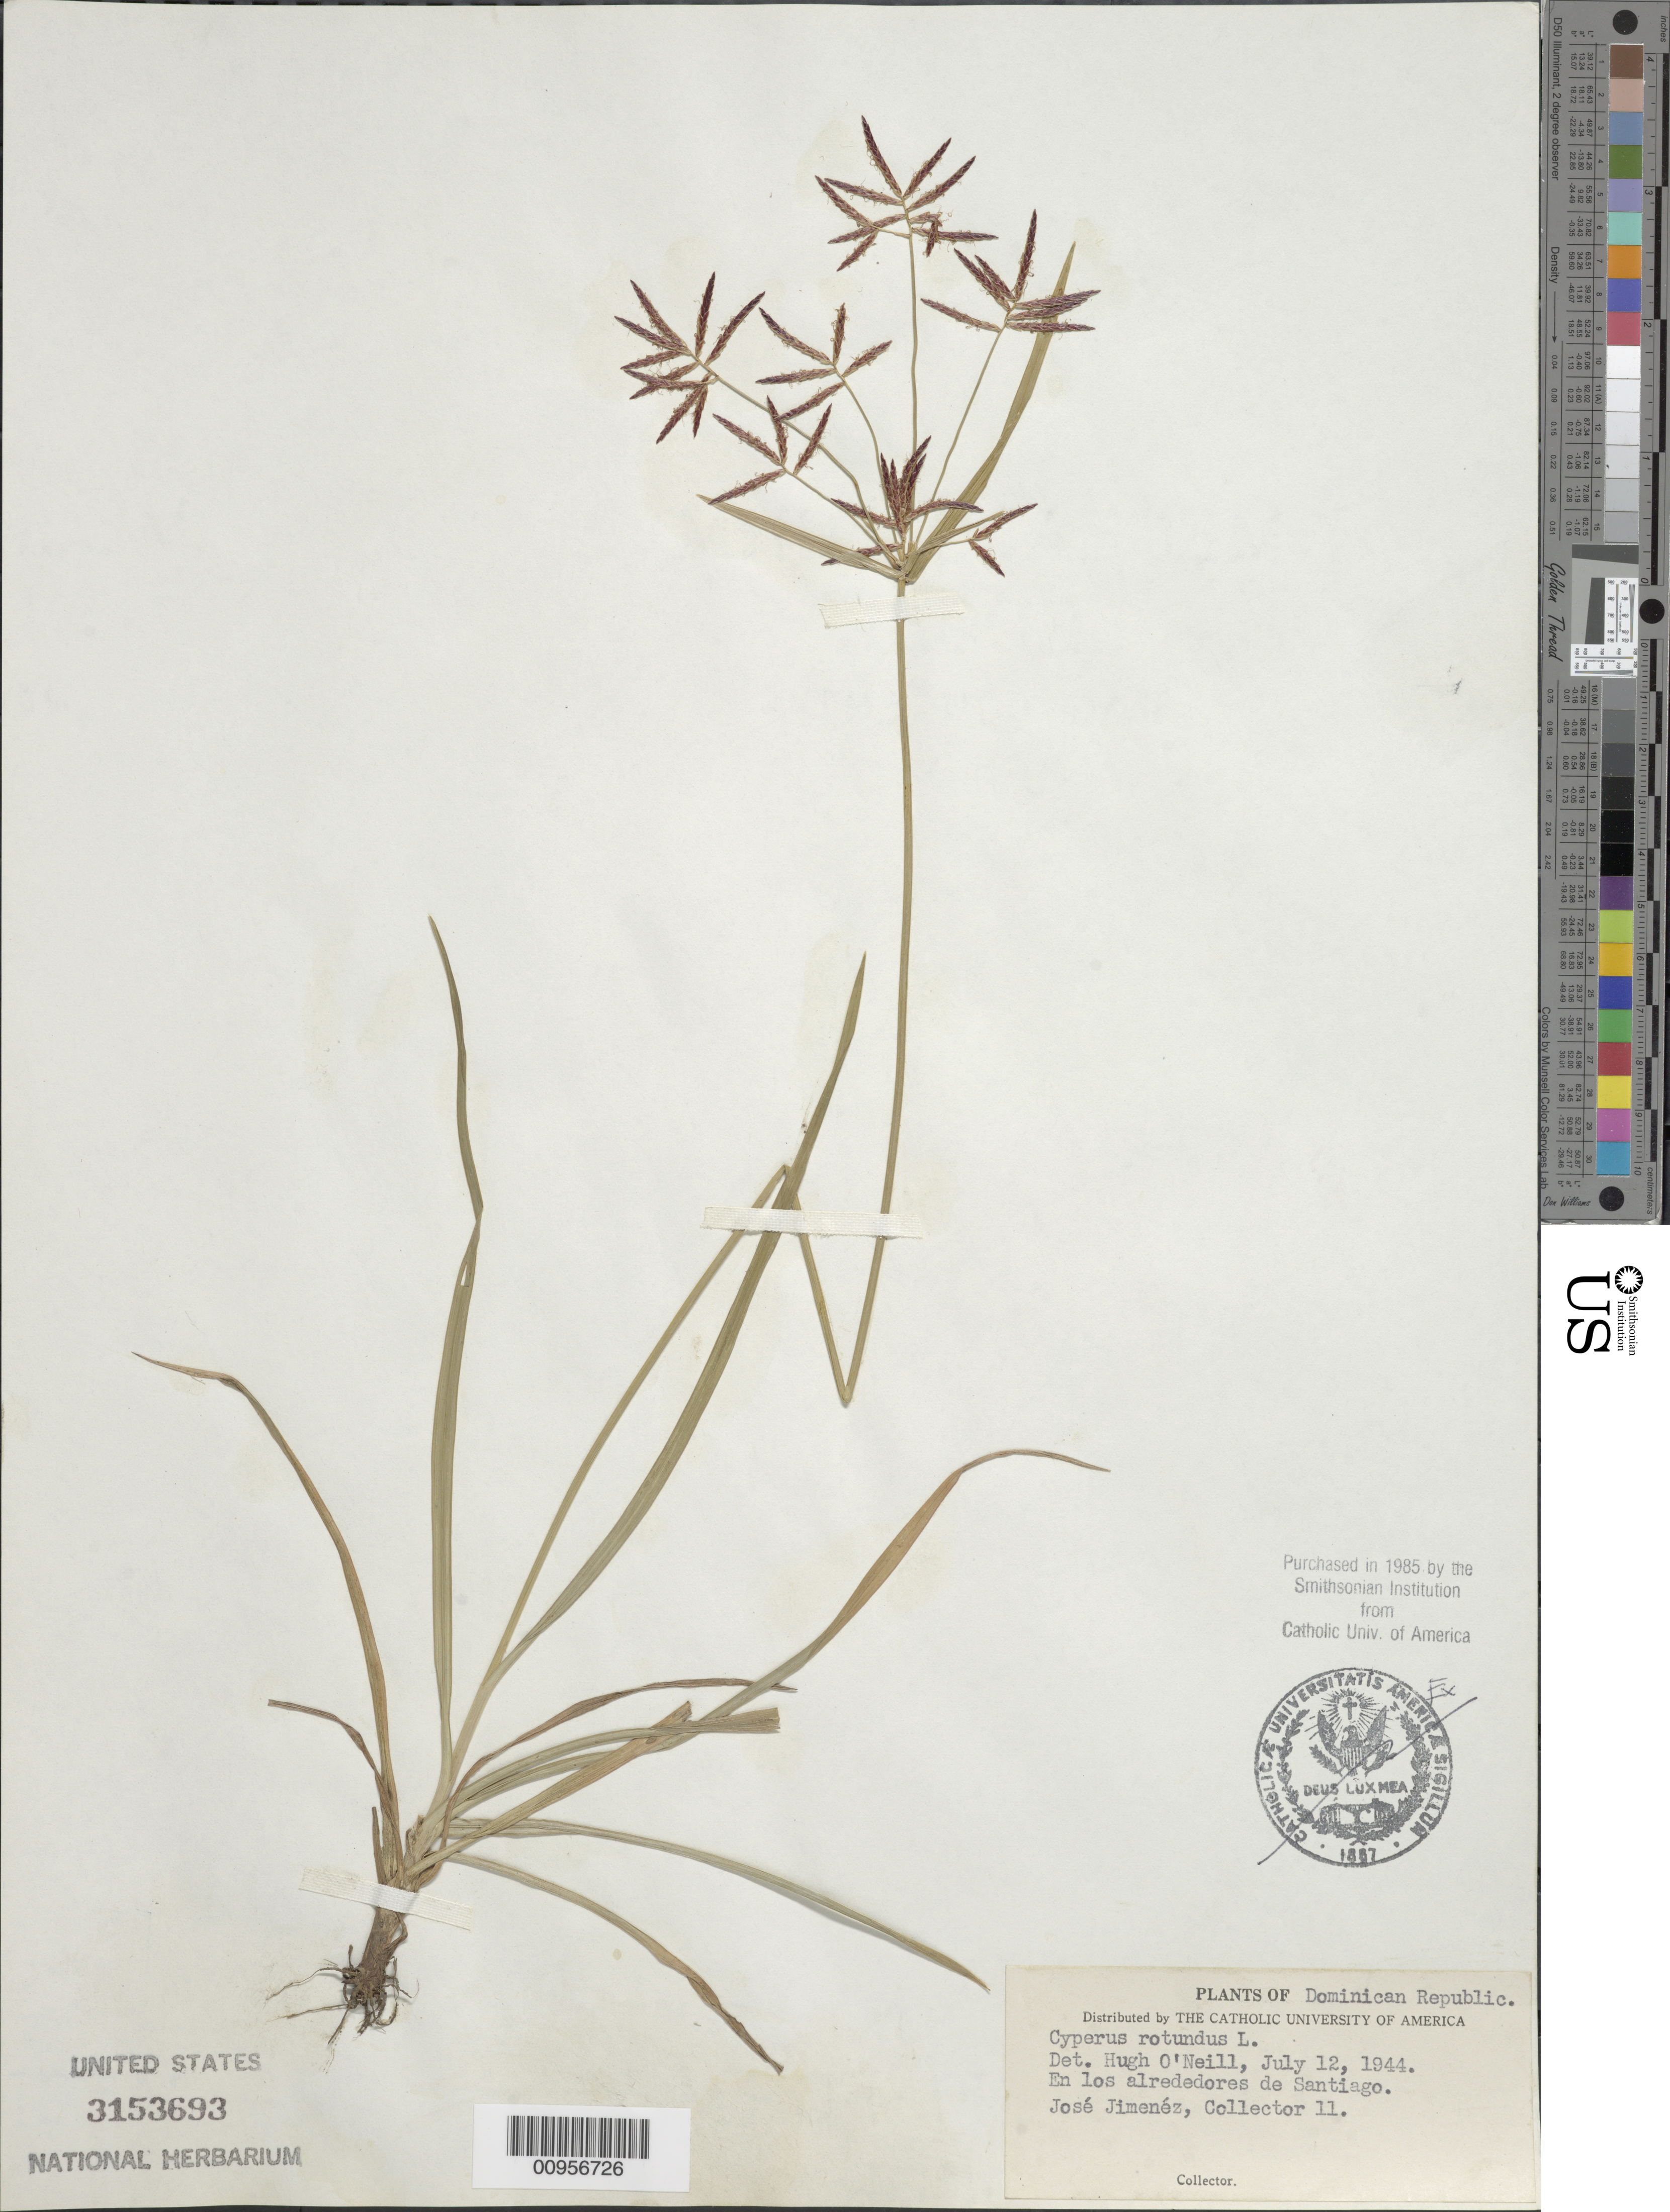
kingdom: Plantae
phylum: Tracheophyta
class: Liliopsida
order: Poales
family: Cyperaceae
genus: Cyperus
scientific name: Cyperus rotundus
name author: L.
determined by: O'Neill, Hugh T.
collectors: J. J. Jiménez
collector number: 11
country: Dominican Republic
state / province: Santiago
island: Hispaniola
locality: En los alrededores de Santiago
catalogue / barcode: US 3153693